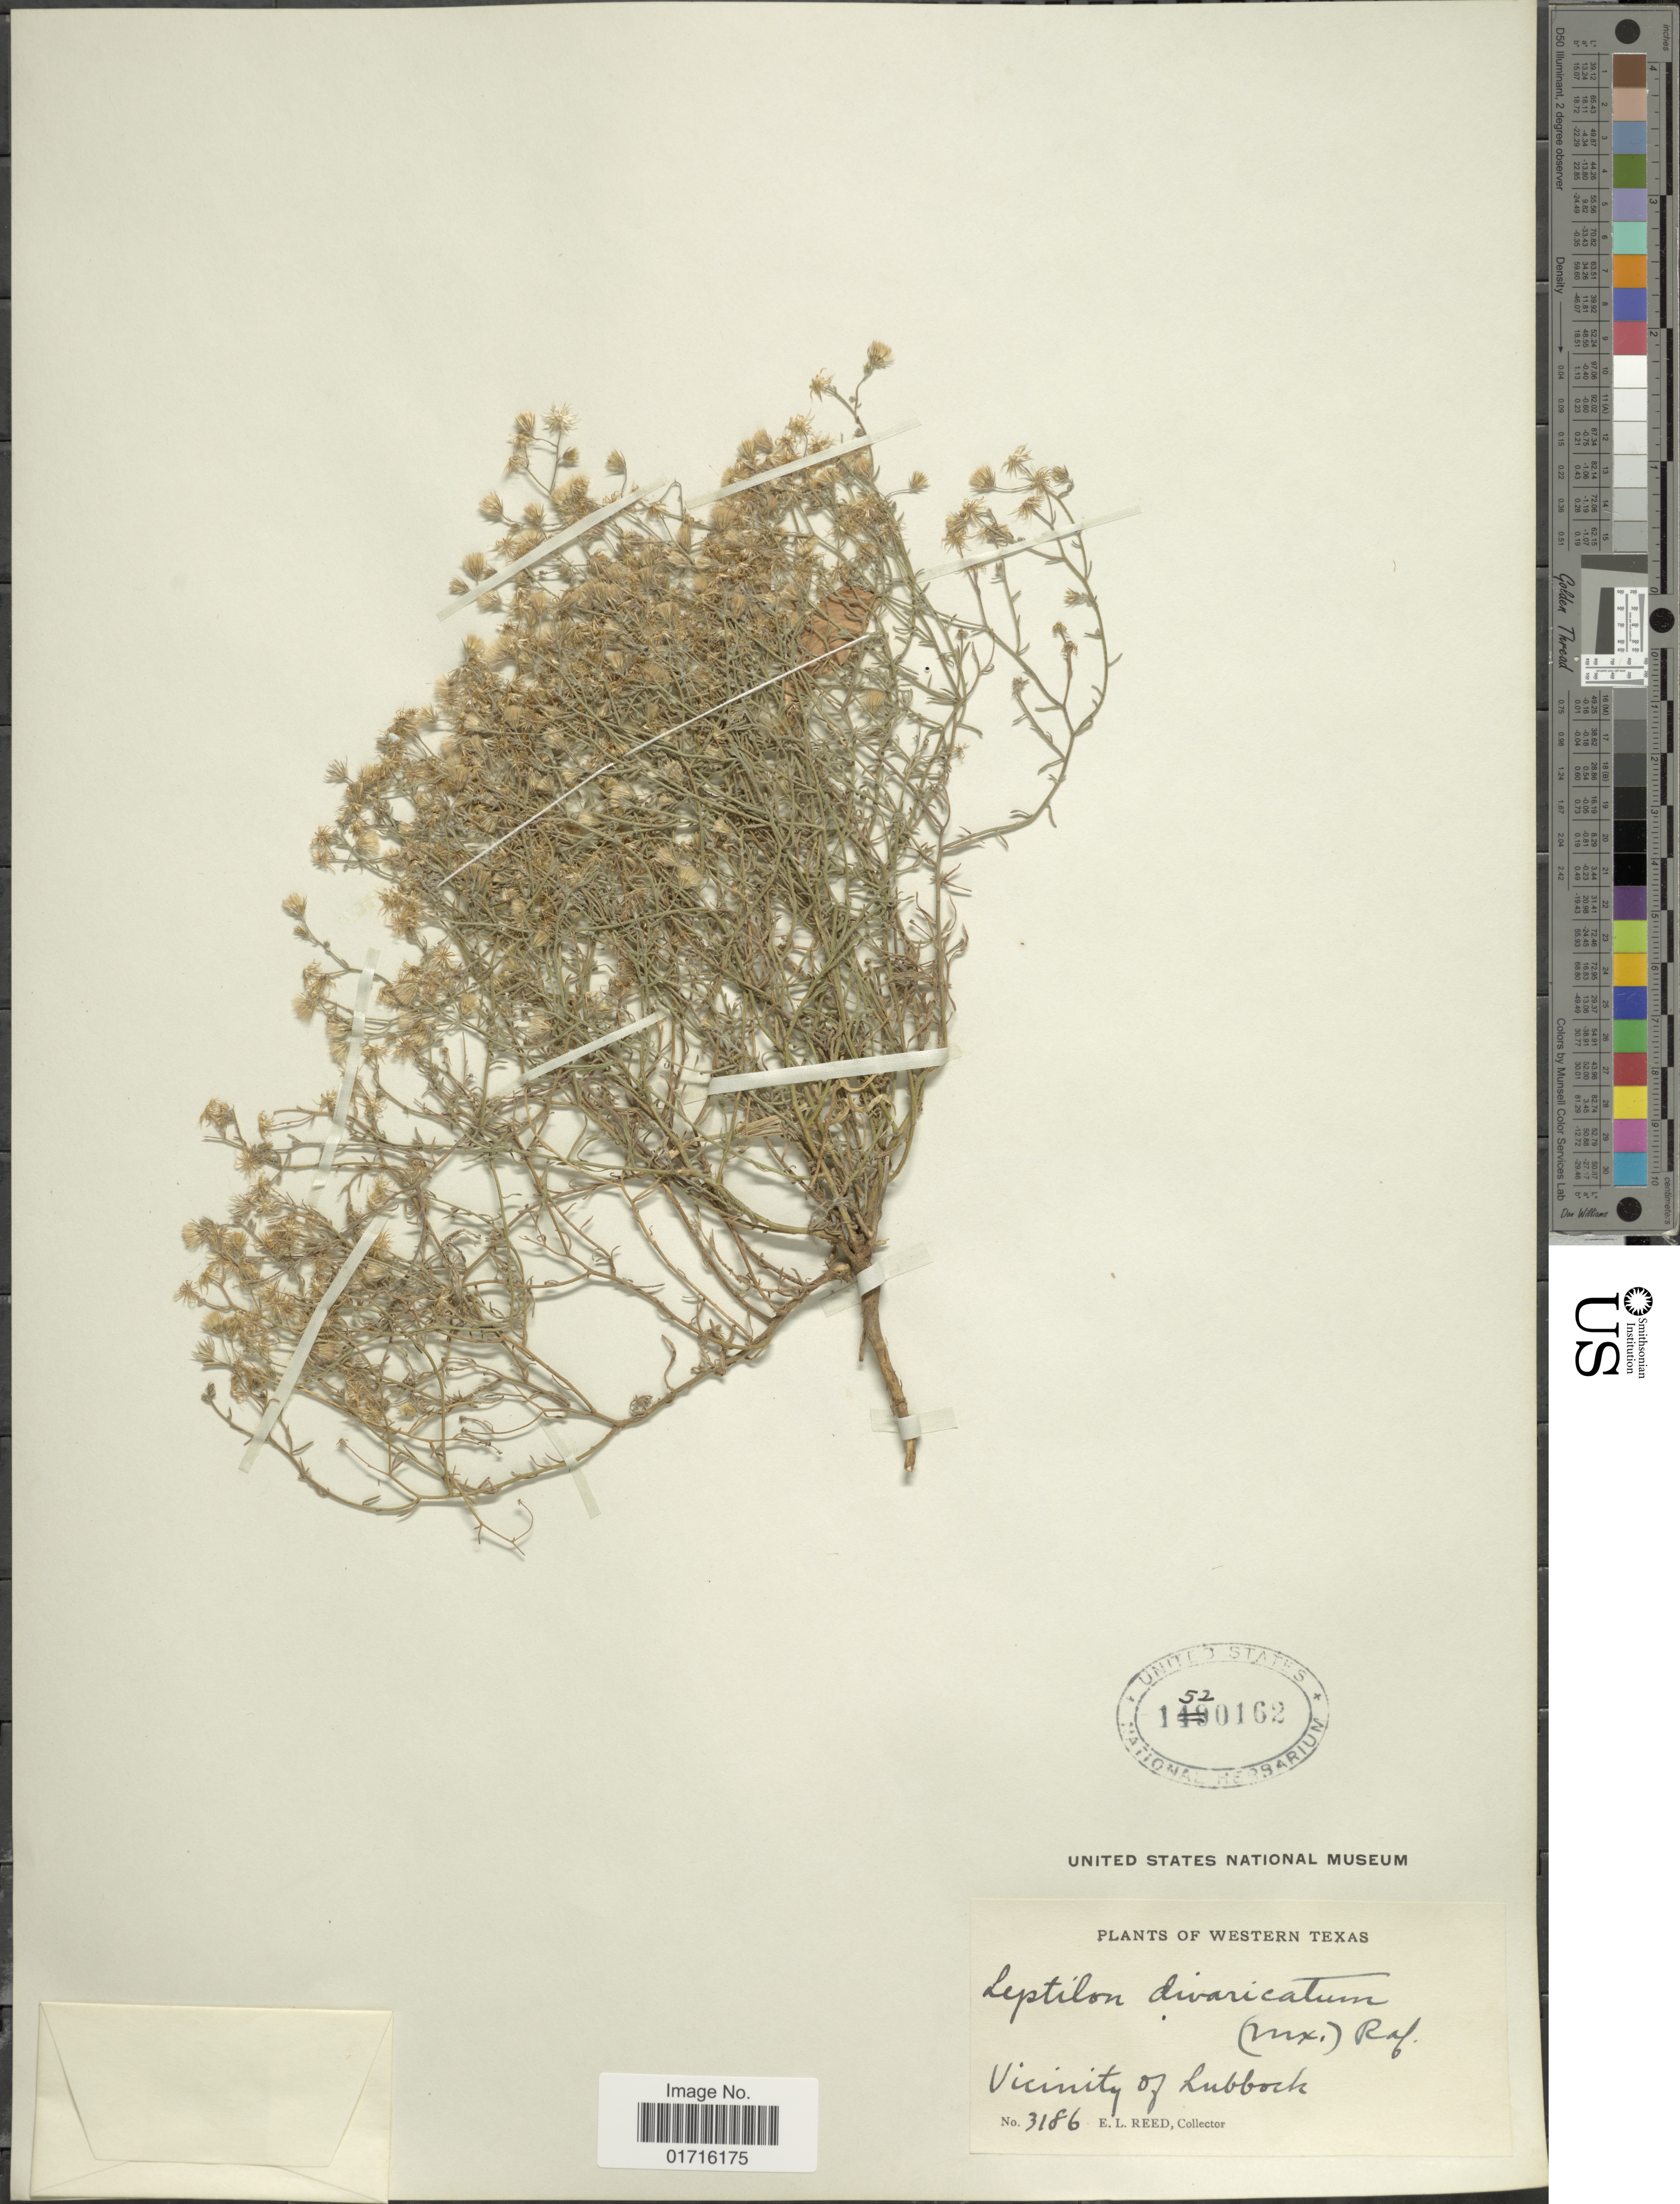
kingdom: Plantae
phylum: Tracheophyta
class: Magnoliopsida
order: Asterales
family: Asteraceae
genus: Conyza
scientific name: Conyza divaricata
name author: Spreng.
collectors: E. Reed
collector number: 3186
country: United States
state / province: Texas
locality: Western Texas, Vicinity of Lubbock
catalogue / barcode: US 1520162